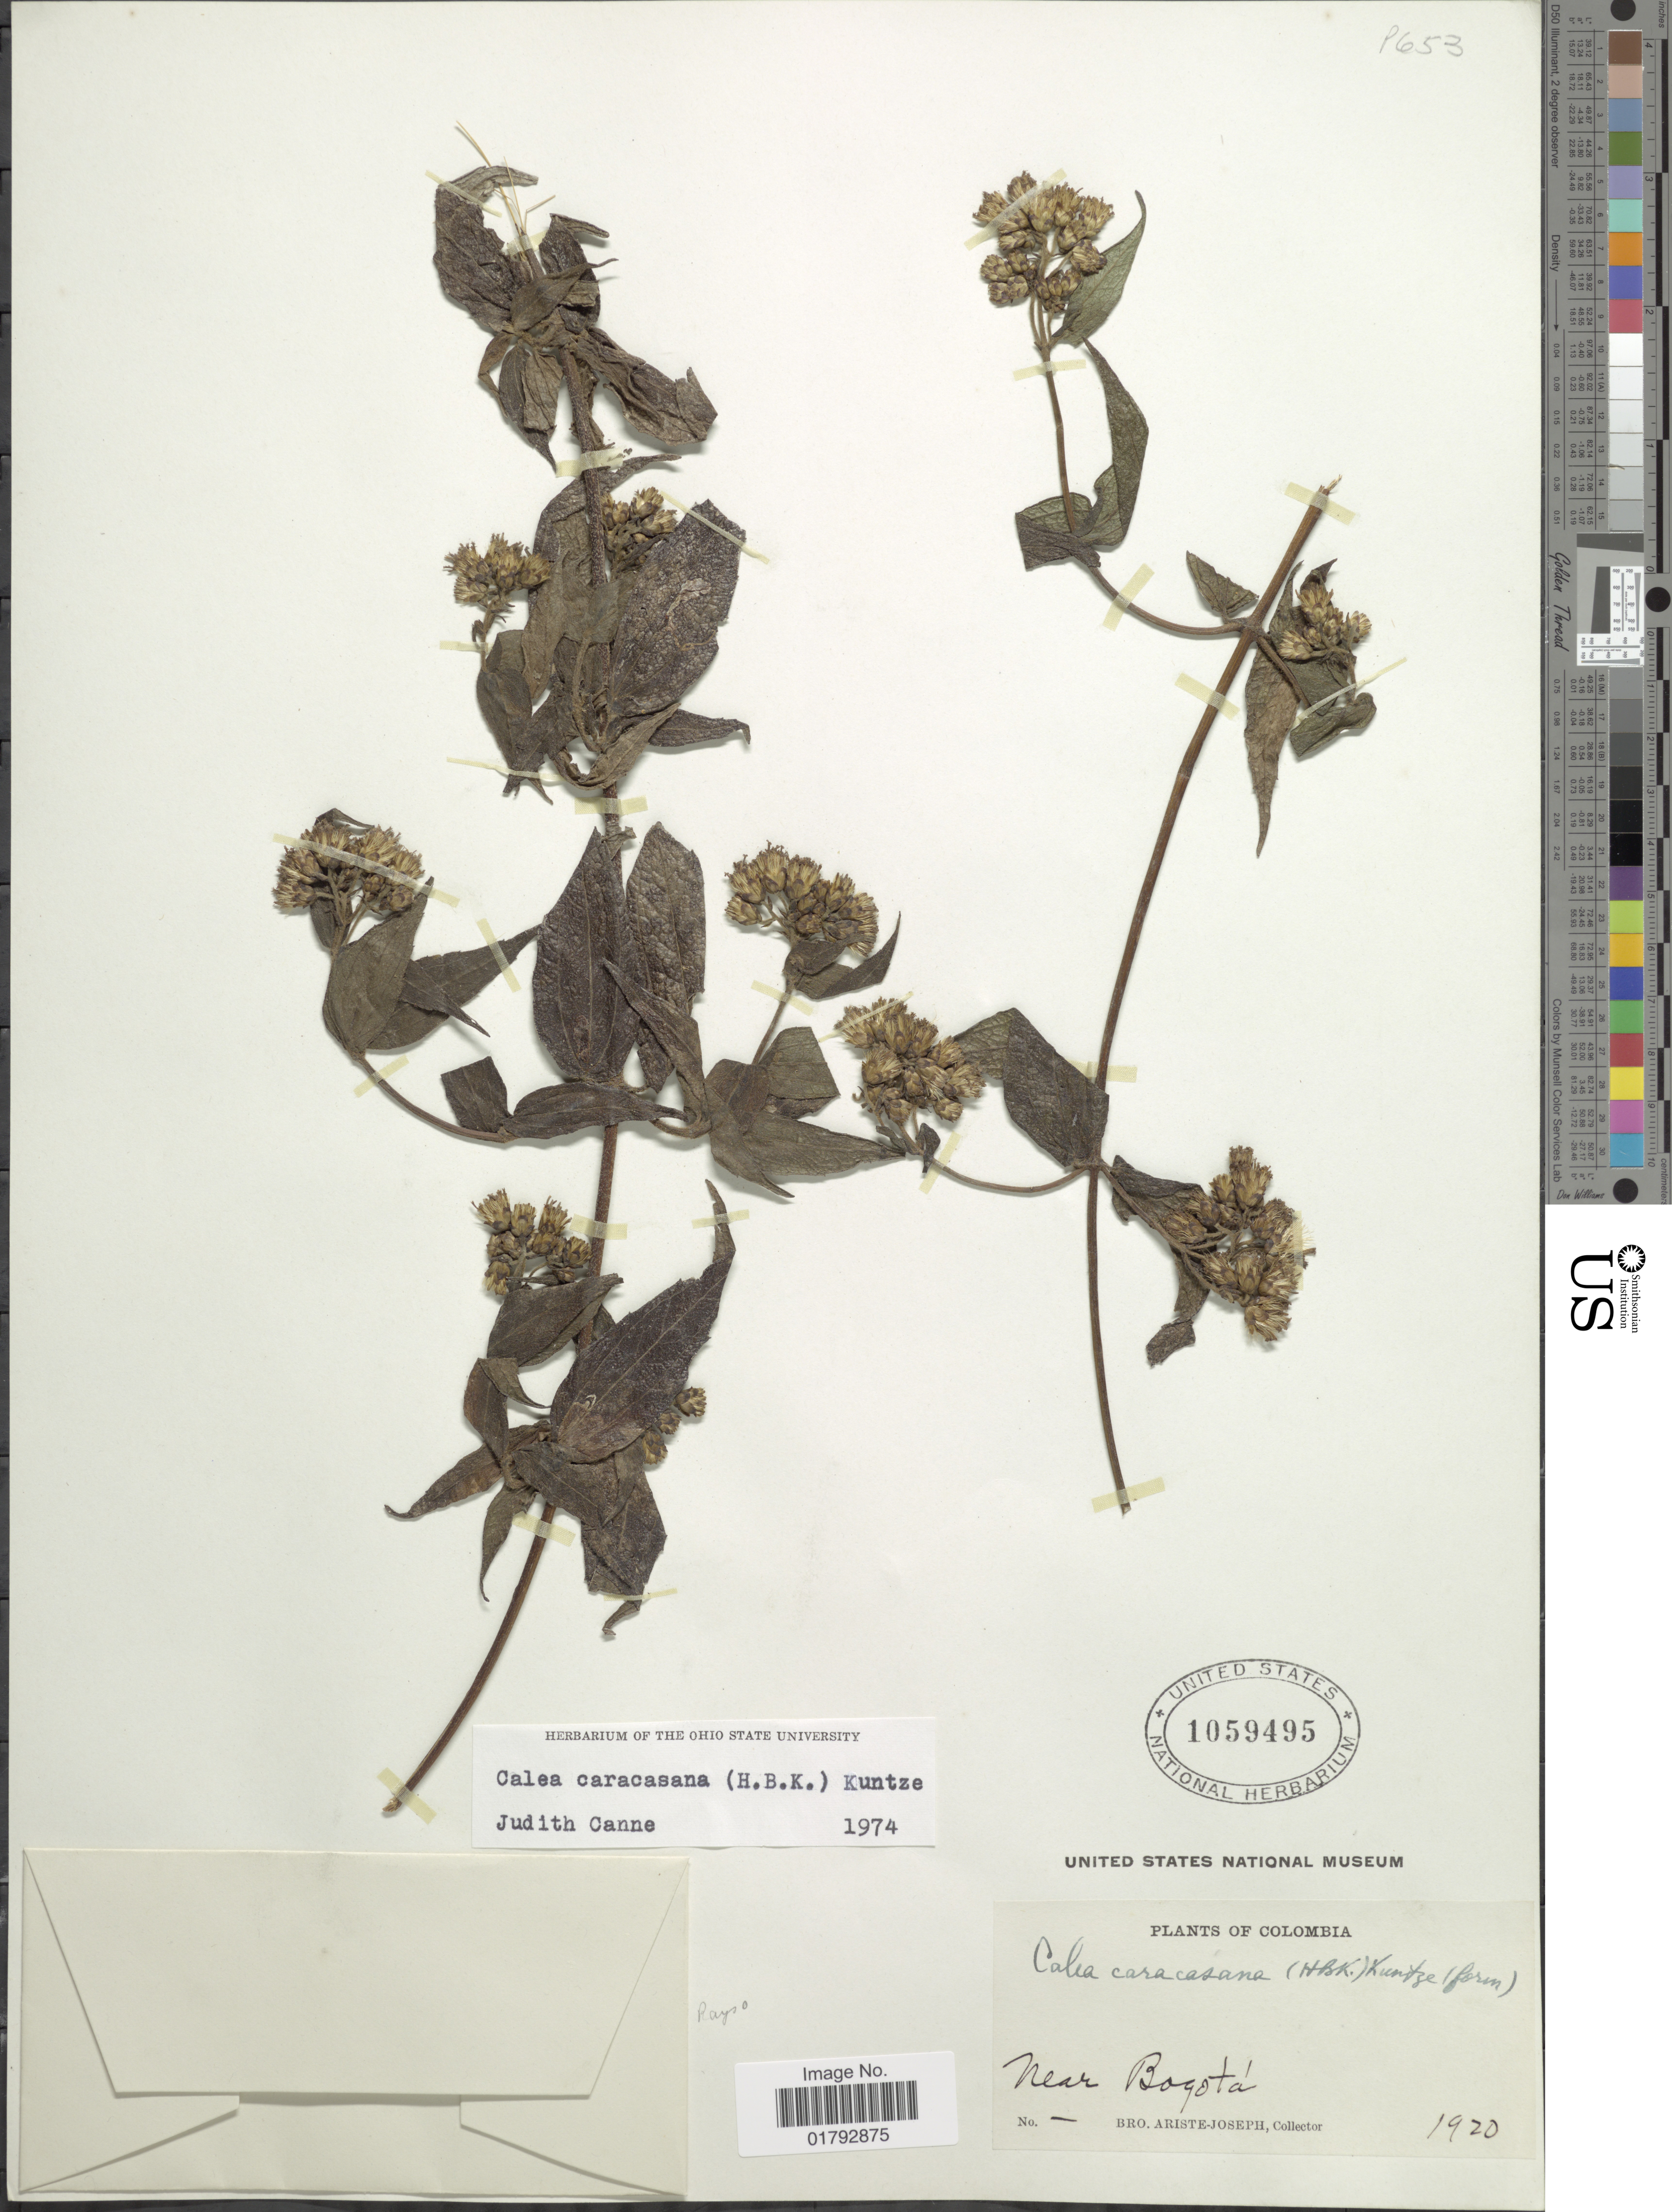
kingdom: Plantae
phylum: Tracheophyta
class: Magnoliopsida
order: Asterales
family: Asteraceae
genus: Alloispermum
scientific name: Alloispermum caracasanum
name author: (Kunth) H. Rob.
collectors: Bro. Ariste-Joseph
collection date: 1920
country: Colombia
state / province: Bogota D.C.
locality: Near Bogota.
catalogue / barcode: US 1059495